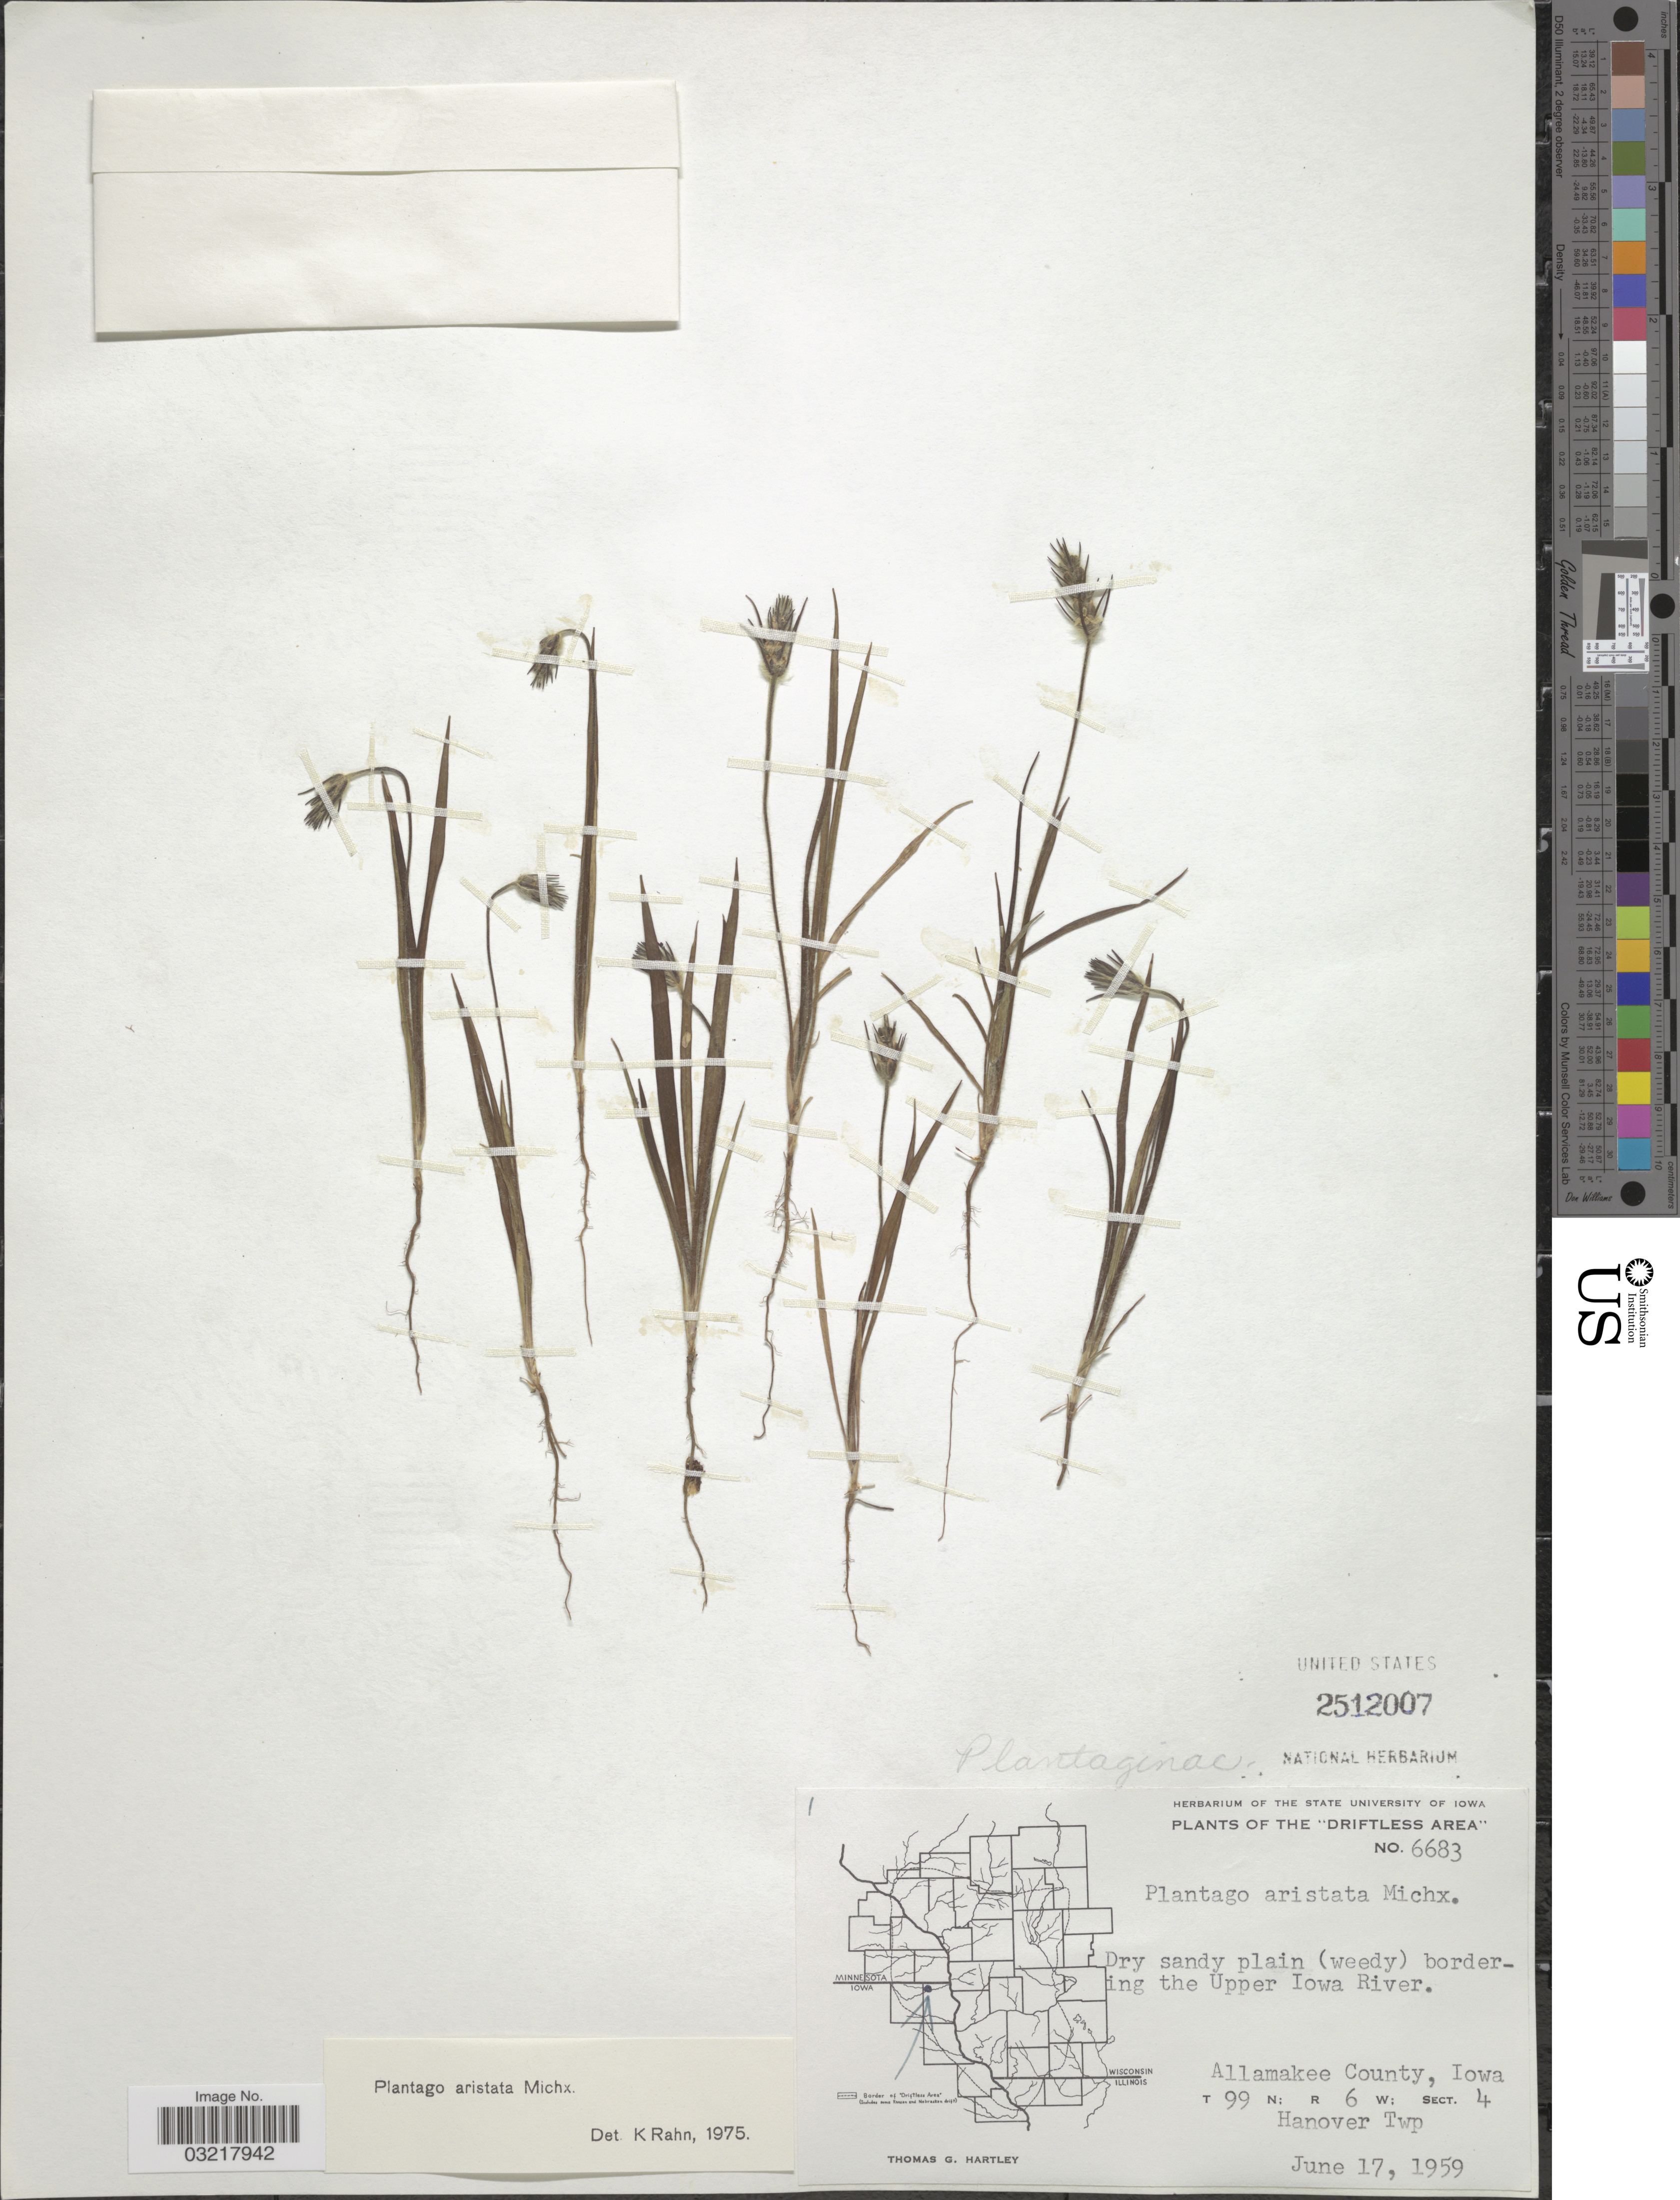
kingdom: Plantae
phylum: Tracheophyta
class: Magnoliopsida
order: Lamiales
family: Plantaginaceae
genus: Plantago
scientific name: Plantago aristata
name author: Michx.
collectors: T. G. Hartley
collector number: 6683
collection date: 1959-06-17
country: United States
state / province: Iowa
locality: The "Driftless Area". Dry sandy plain (weedy) bordering the Upper Iowa River. Allamakee County. T99N; R6W; Sect. 4. Hanover Twp.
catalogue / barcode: US 2512007